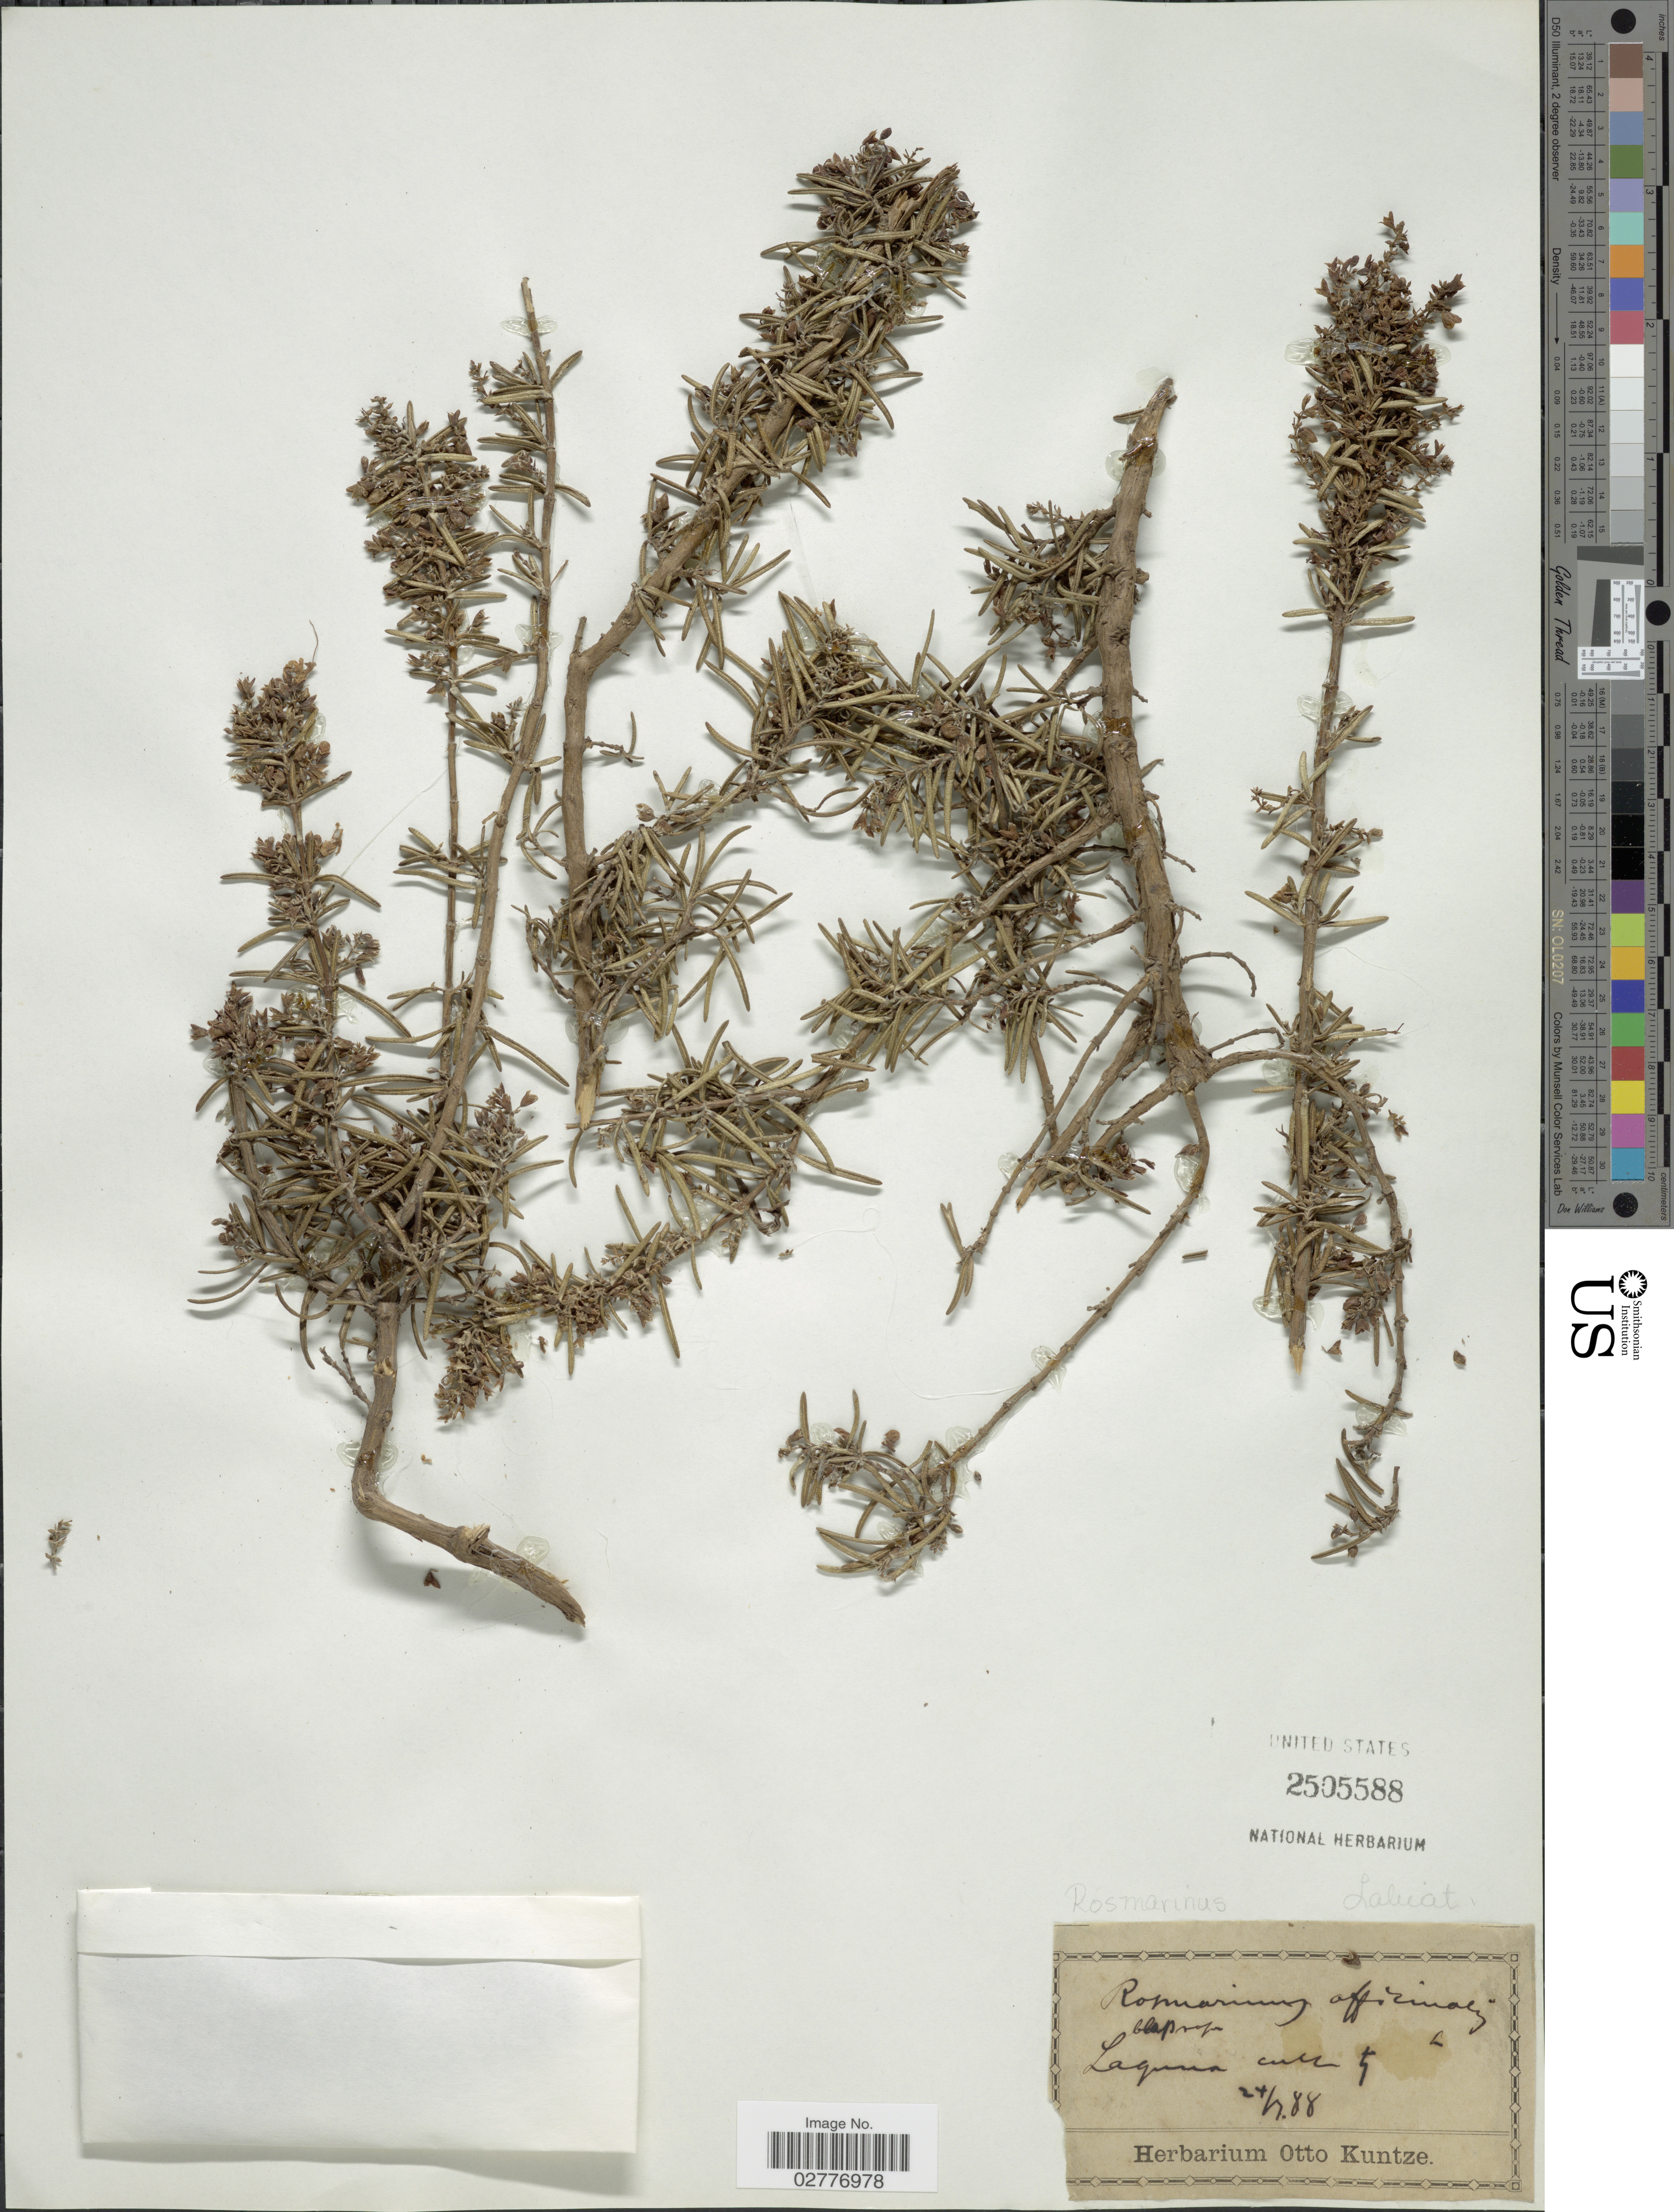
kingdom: Plantae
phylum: Tracheophyta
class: Magnoliopsida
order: Lamiales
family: Lamiaceae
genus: Rosmarinus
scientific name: Rosmarinus officinalis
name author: L.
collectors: ex herb. Otto Kuntze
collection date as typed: Transcribed d/m/y: 24/7/88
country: Italy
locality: Laguria cult.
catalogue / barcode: US 2505588